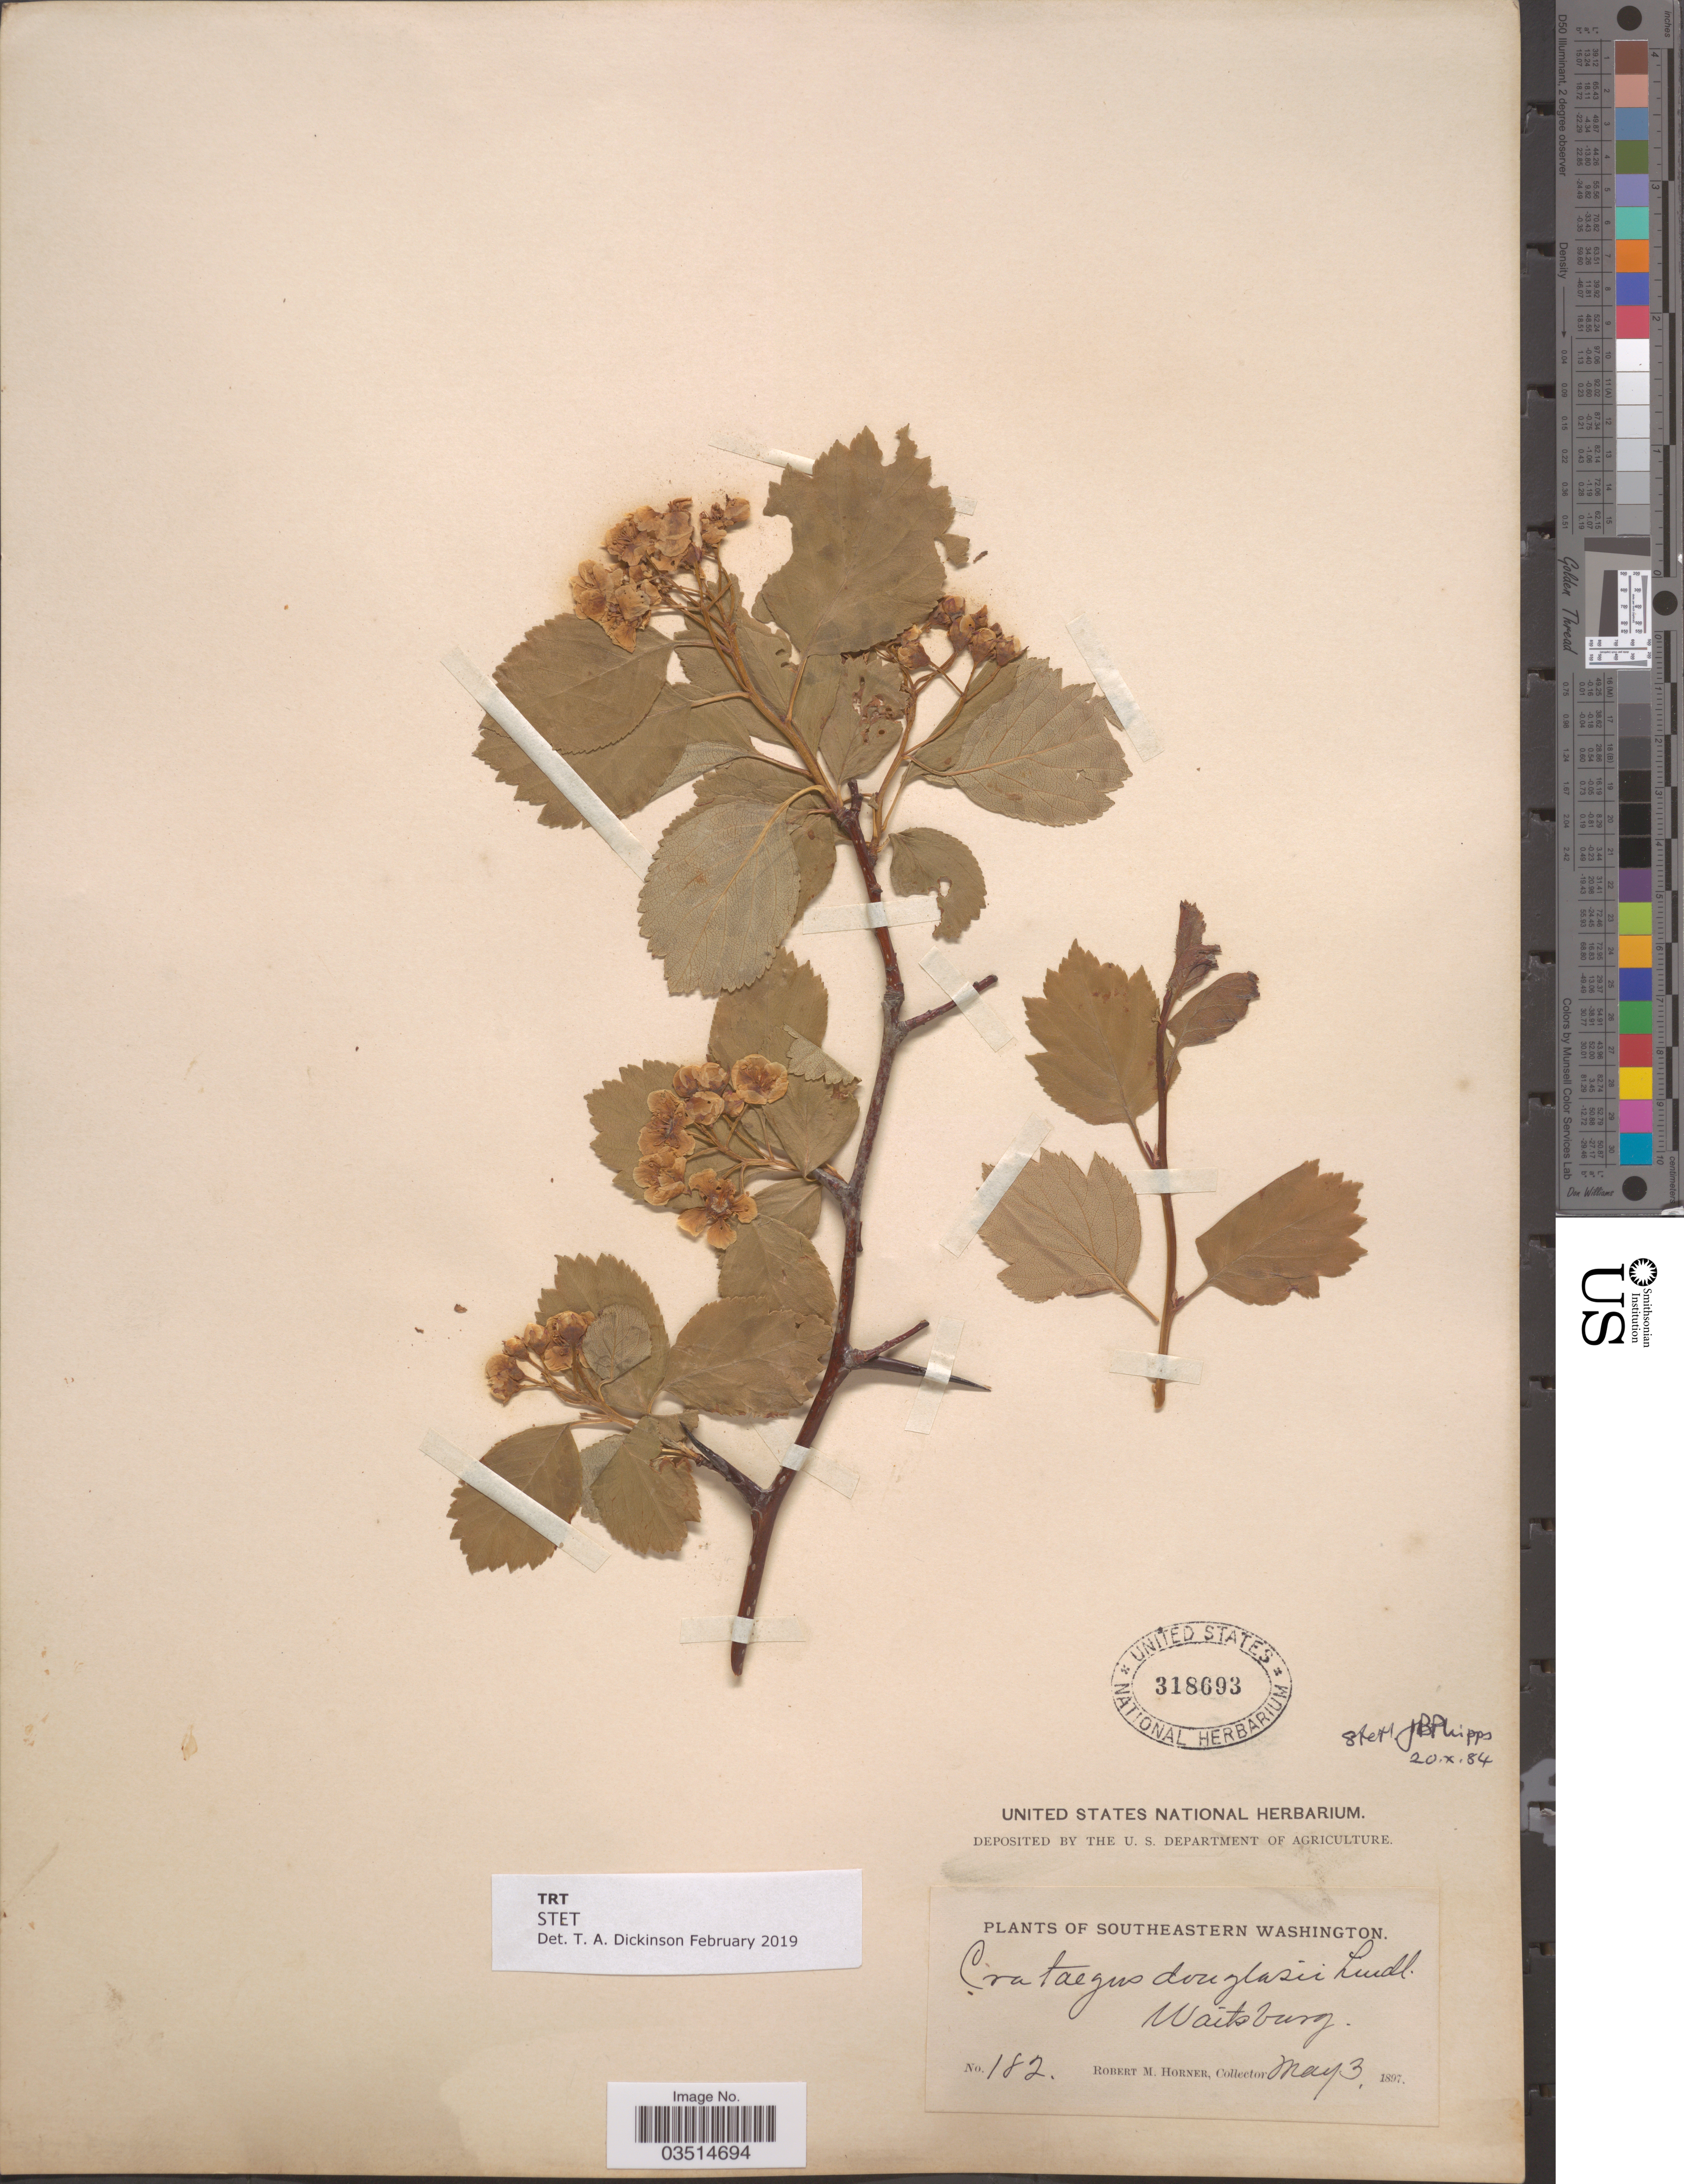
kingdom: Plantae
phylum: Tracheophyta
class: Magnoliopsida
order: Rosales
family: Rosaceae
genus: Crataegus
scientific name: Crataegus douglasii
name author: Lindl.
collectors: R. Horner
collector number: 182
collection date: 1897-05-03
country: United States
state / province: Washington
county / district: Walla Walla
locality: Southeastern Washington. Waitsburg.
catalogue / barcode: US 318693